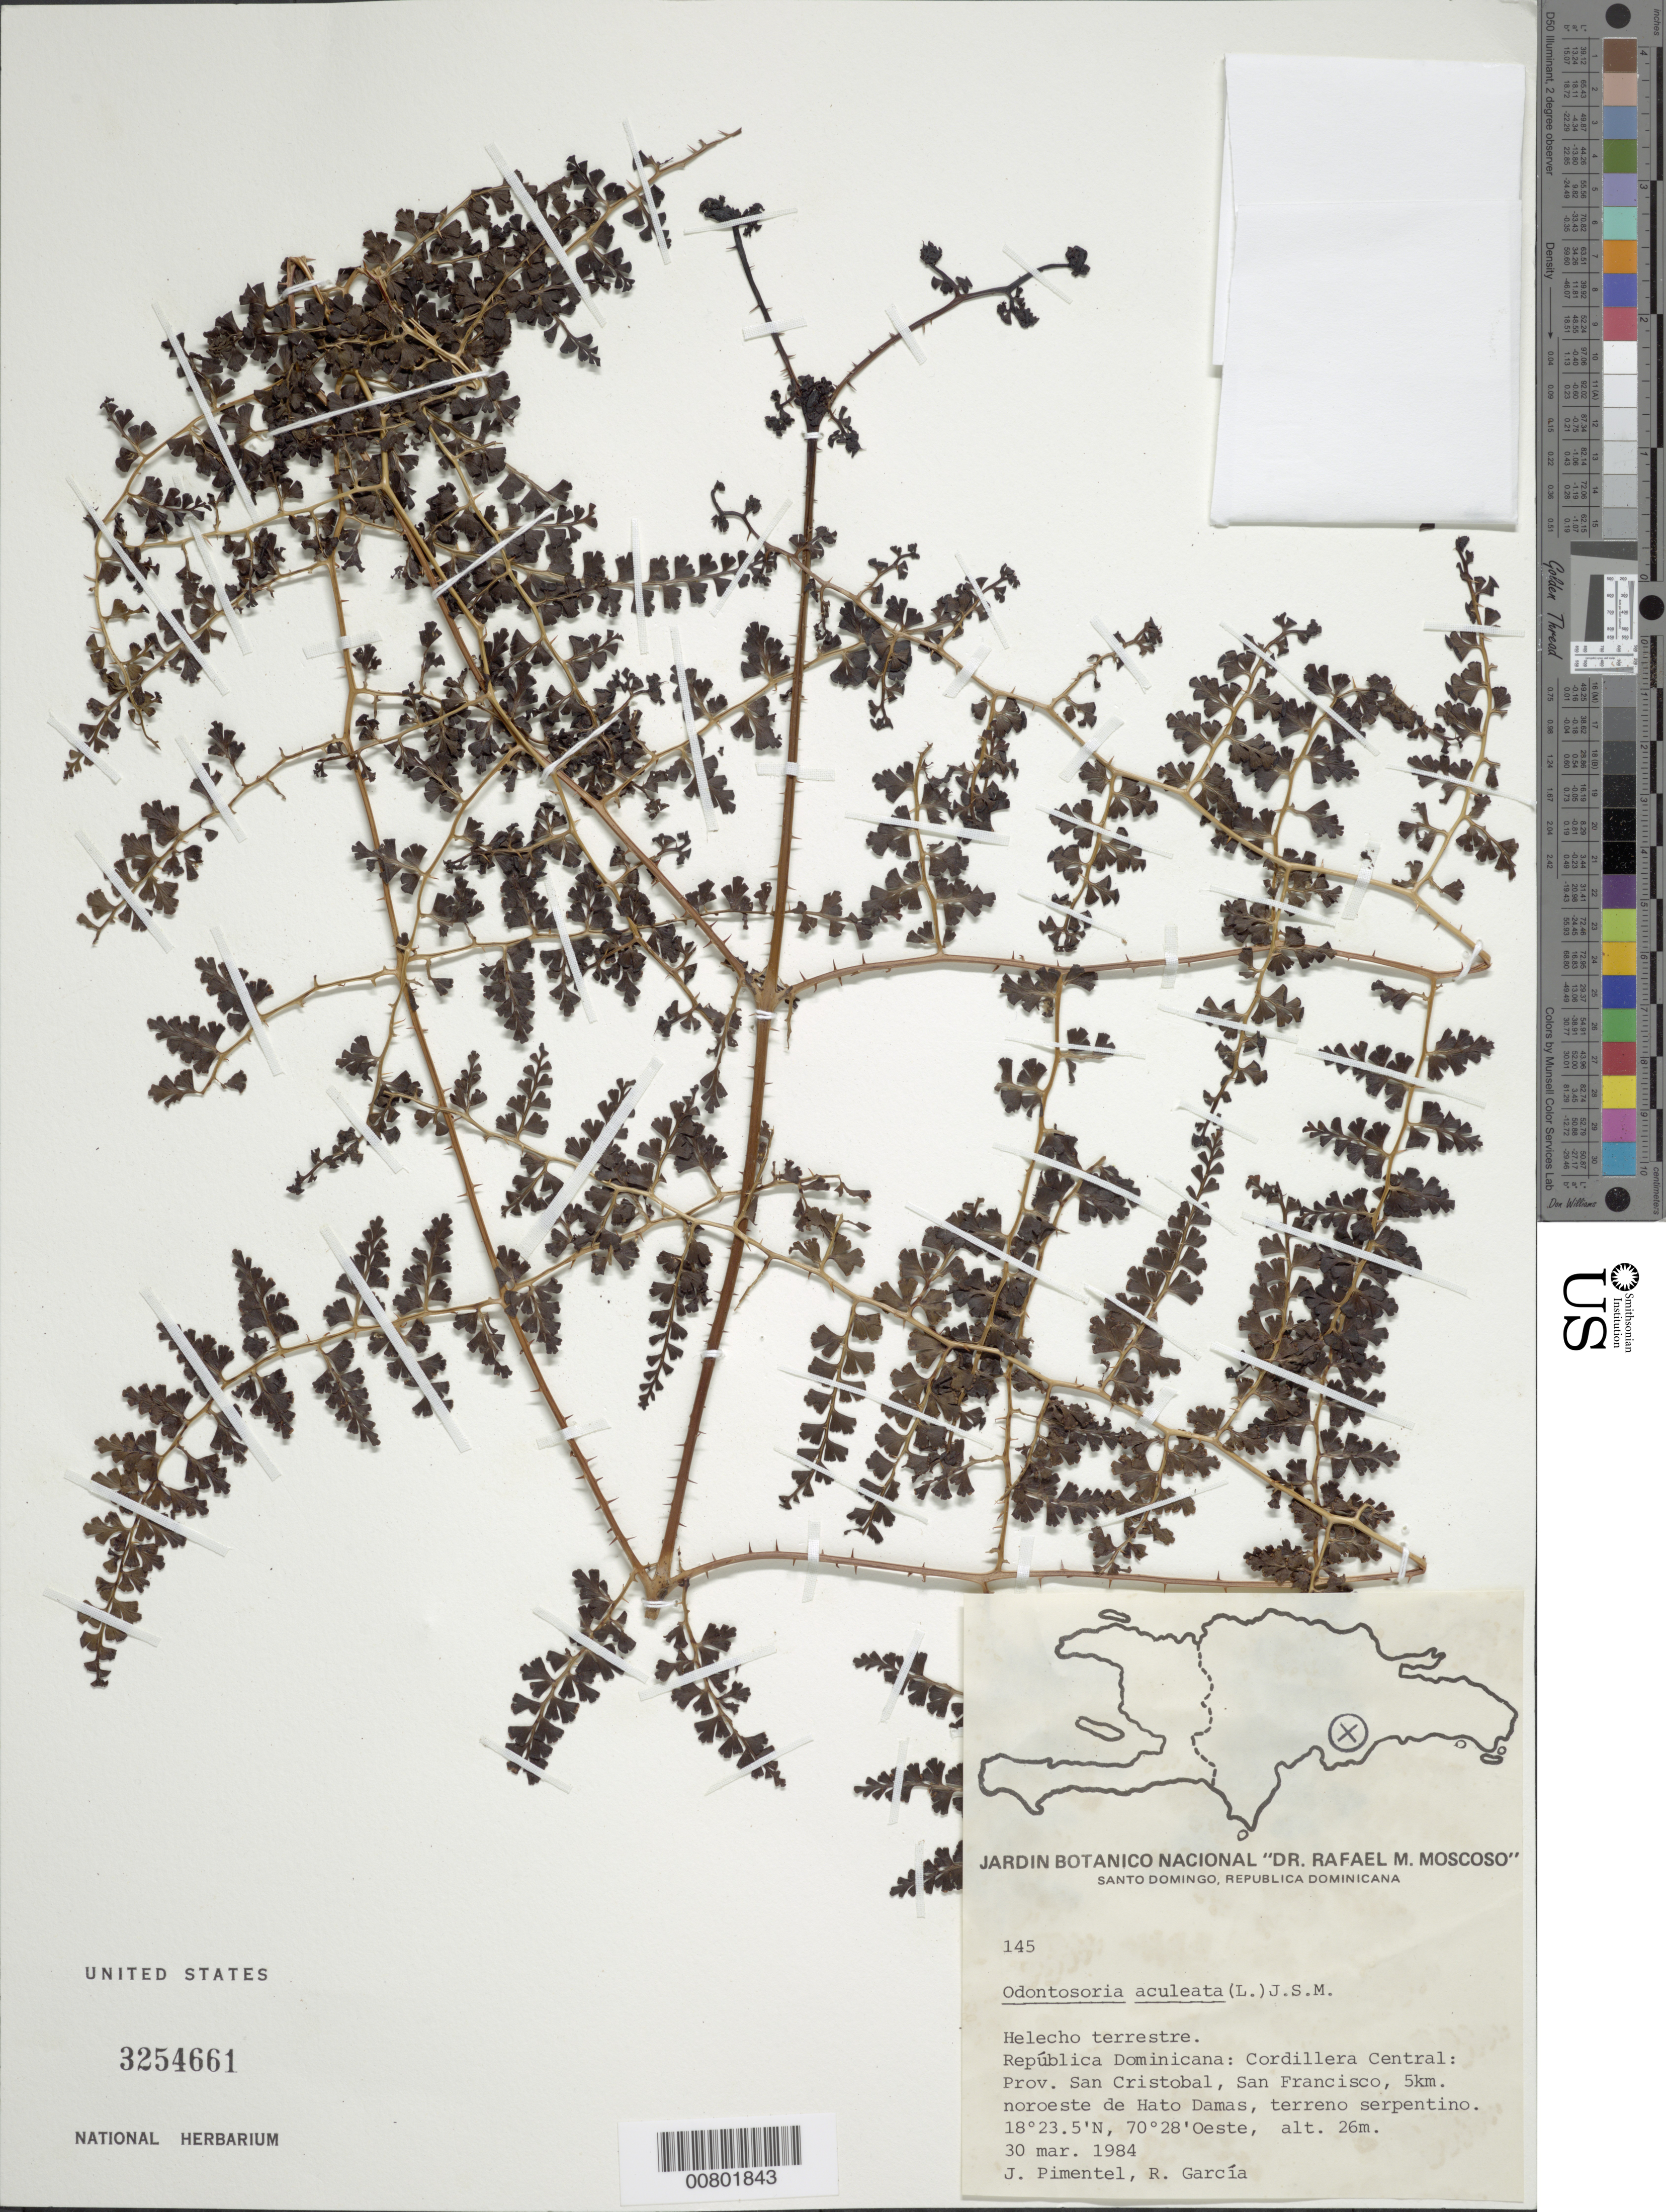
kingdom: Plantae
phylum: Tracheophyta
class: Polypodiopsida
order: Polypodiales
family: Lindsaeaceae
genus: Odontosoria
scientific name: Odontosoria aculeata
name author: (L.) J. Sm.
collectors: J. Pimentel & R. G. García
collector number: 145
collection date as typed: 30 Mar 1984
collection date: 1984-03-30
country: Dominican Republic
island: Hispaniola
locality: Cordillera Central, San Francisco, 5 km NW Hato Damas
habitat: Terreno serpentino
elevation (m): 26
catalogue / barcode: US 3254661